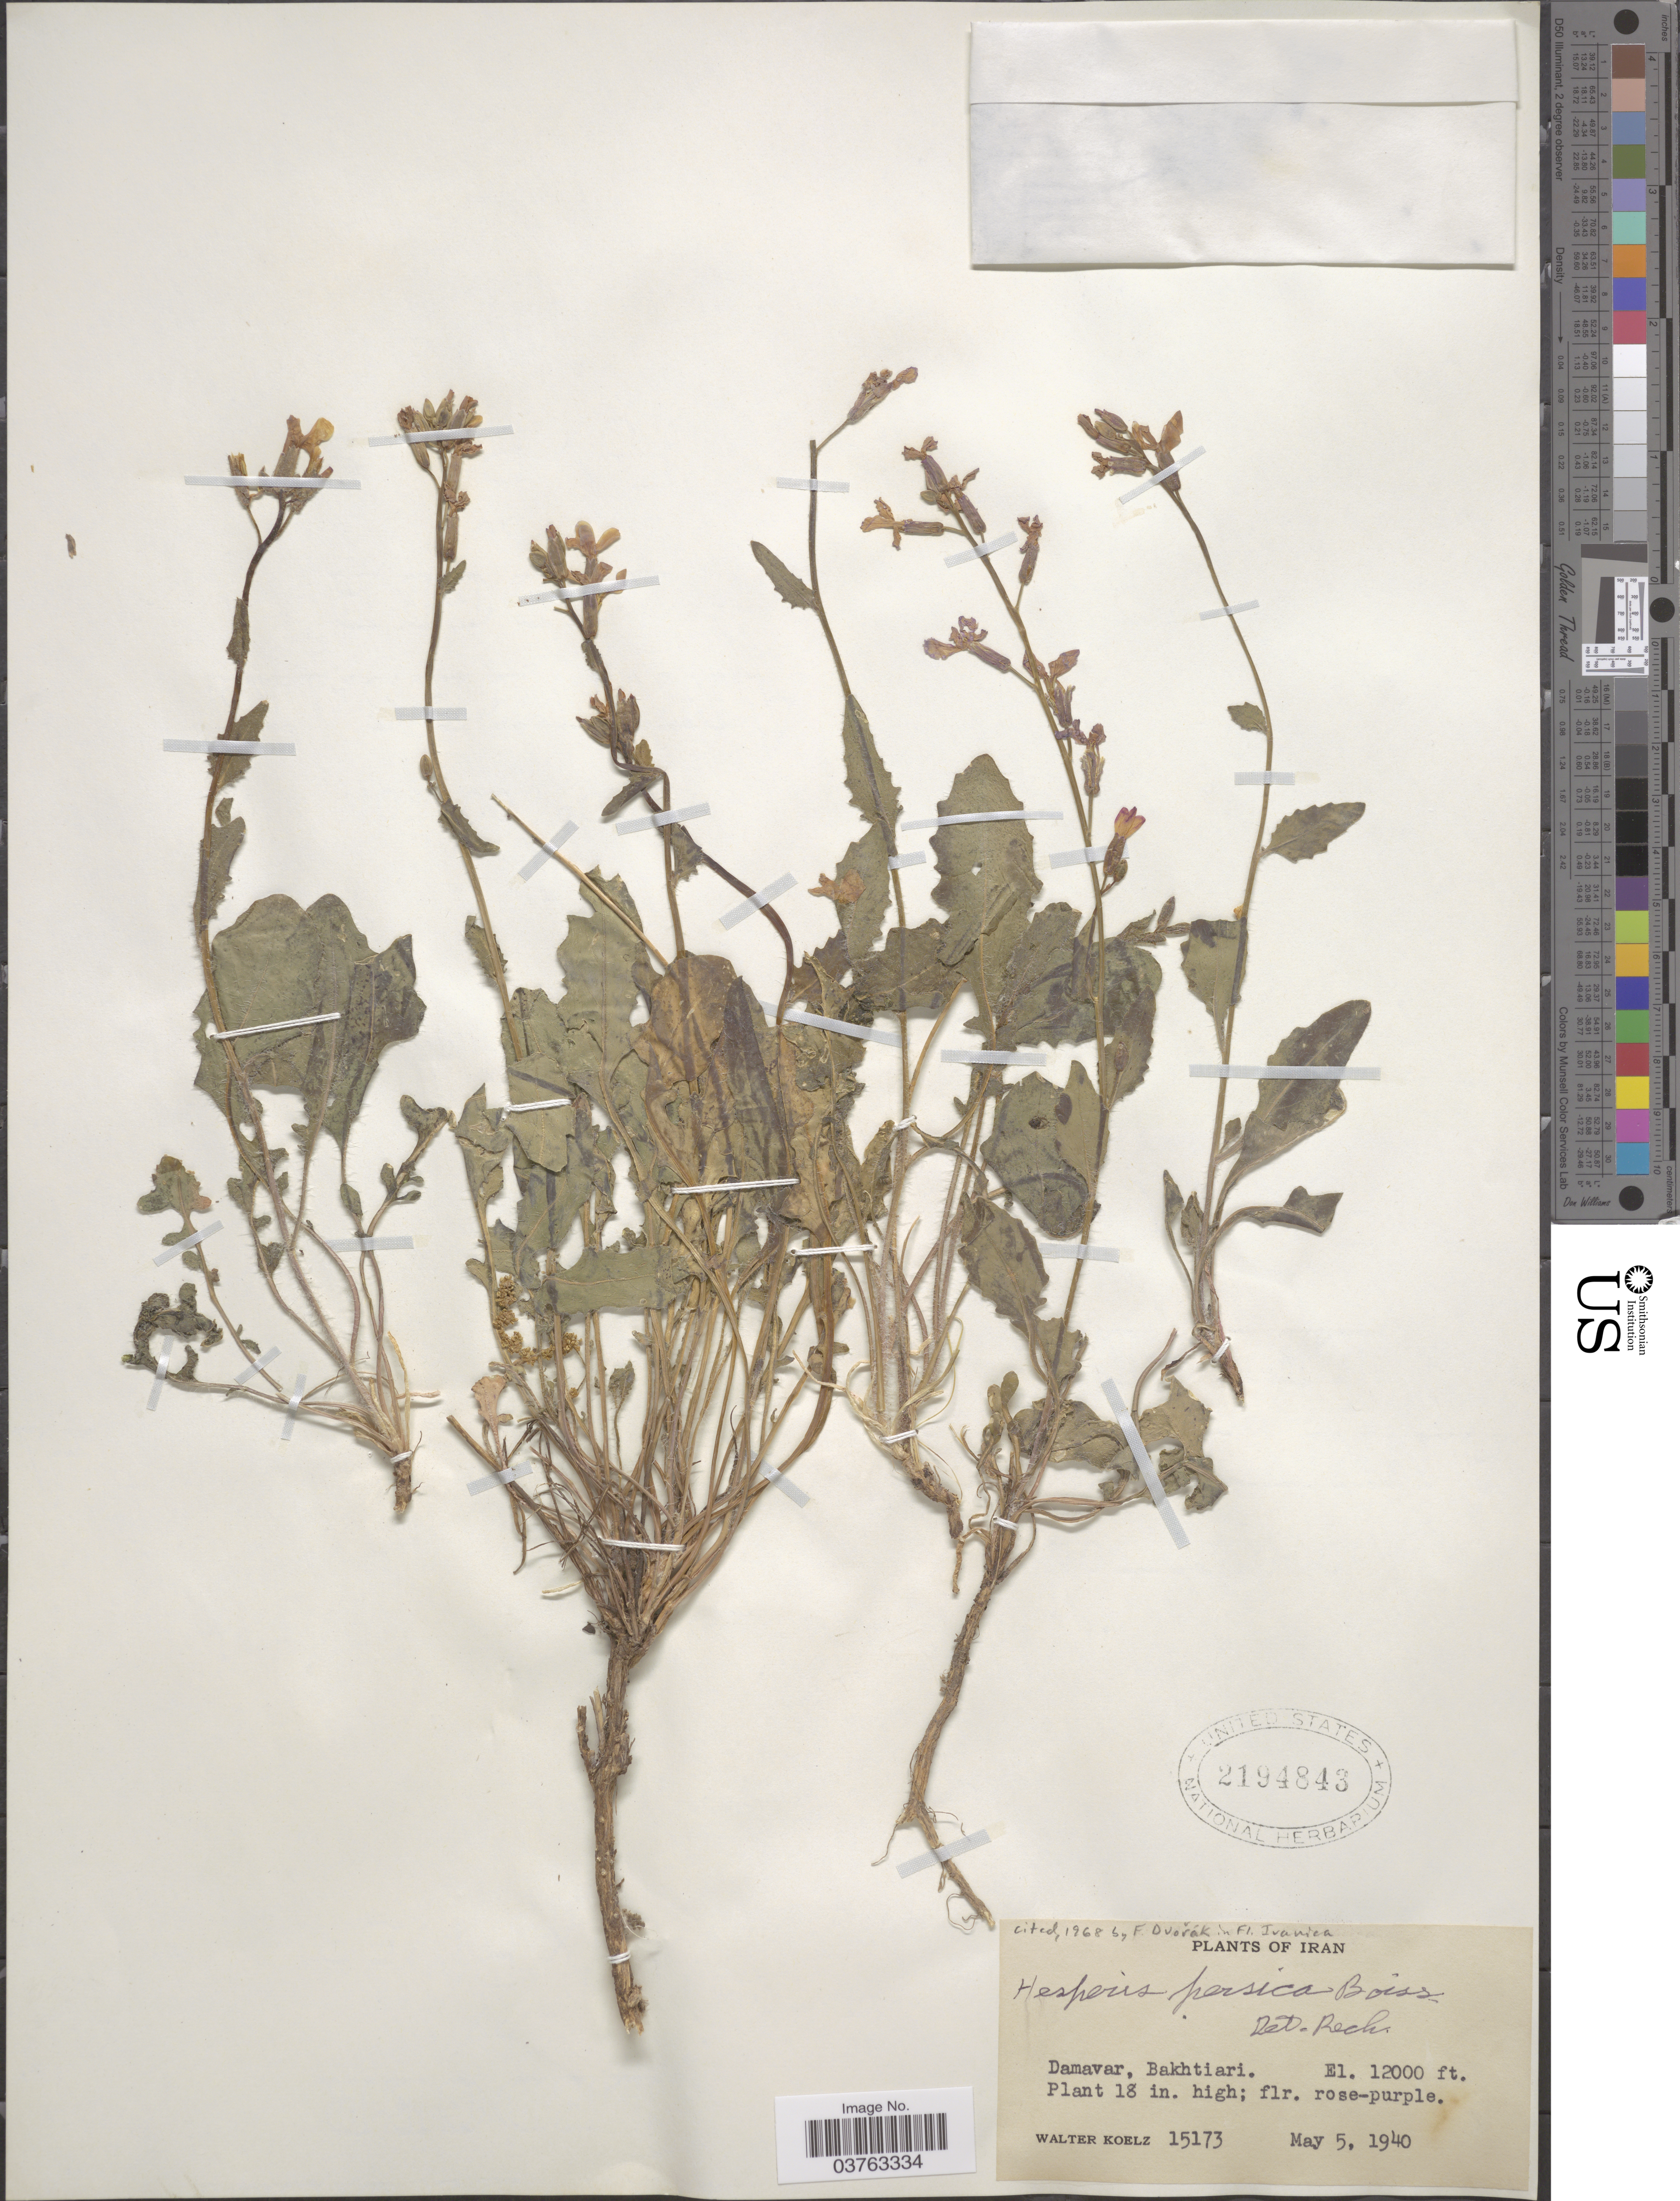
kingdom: Plantae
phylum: Tracheophyta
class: Magnoliopsida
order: Brassicales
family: Brassicaceae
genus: Hesperis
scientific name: Hesperis persica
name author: Boiss.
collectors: W. N. Koelz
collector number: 15173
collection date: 1940-05-05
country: Iran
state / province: Chahar Mahaal and Bakhtiari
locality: Damavar, Bakhtiari.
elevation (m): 3658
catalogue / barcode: US 2194843